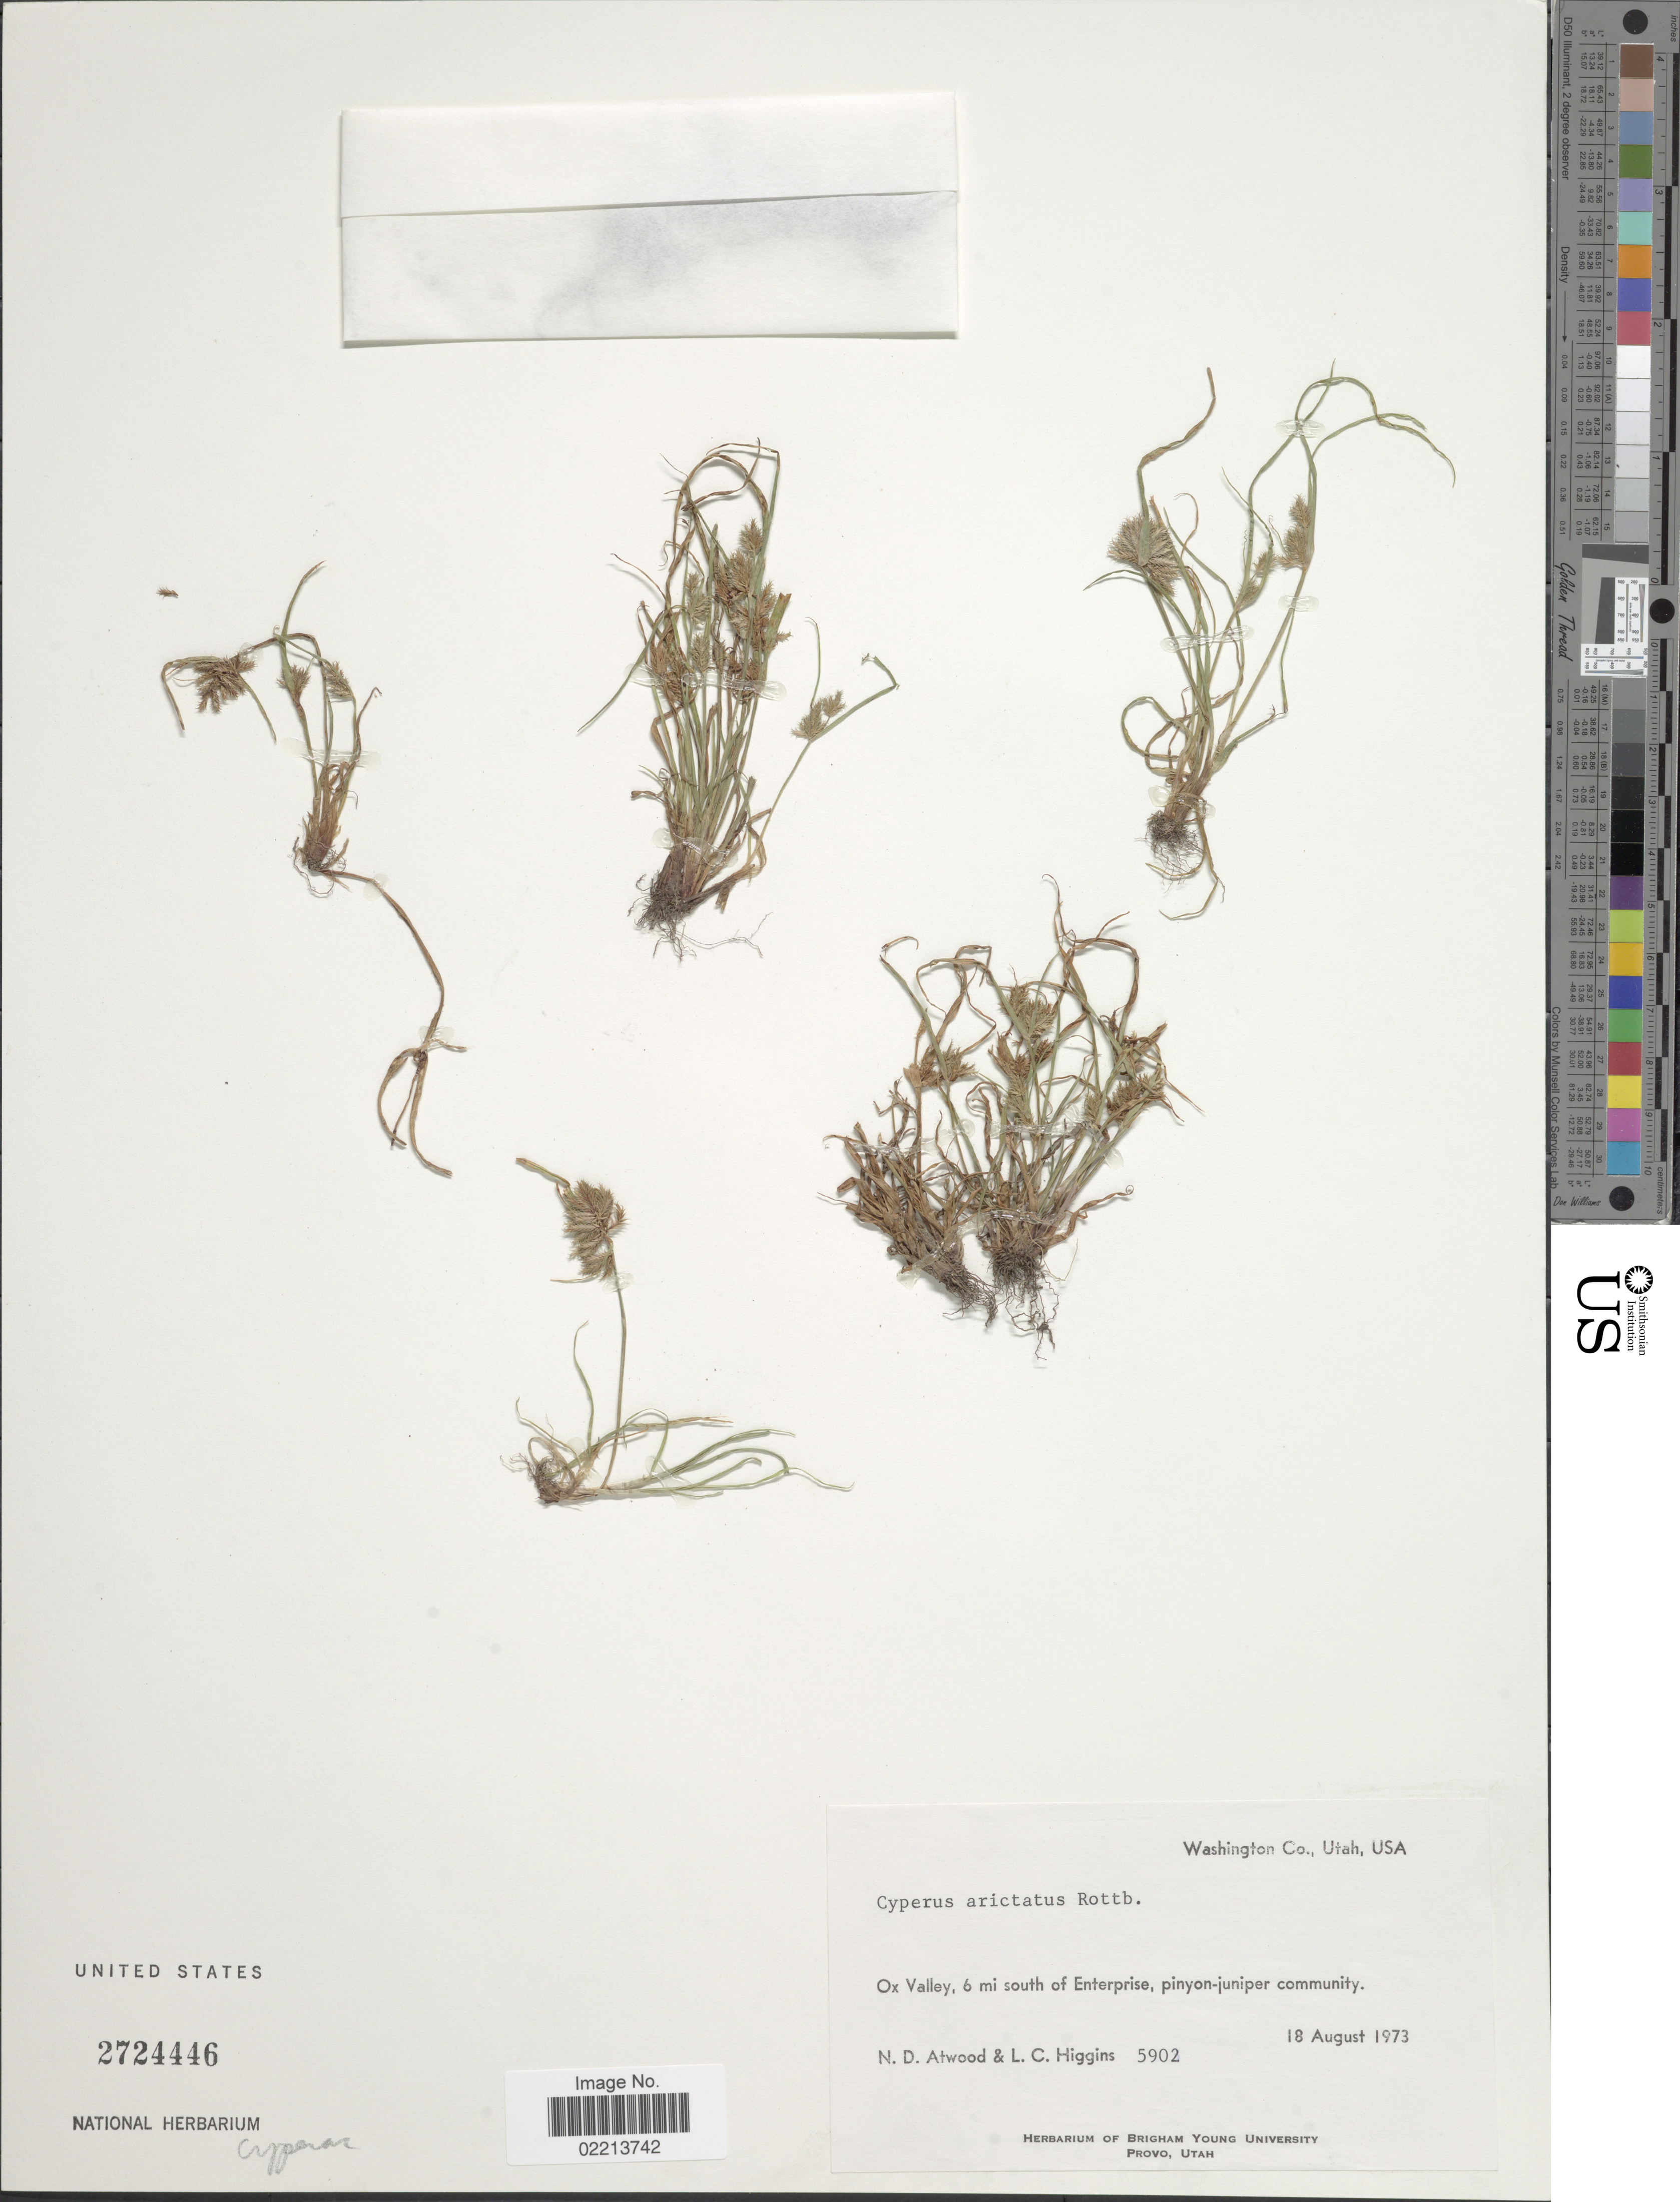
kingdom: Plantae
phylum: Tracheophyta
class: Liliopsida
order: Poales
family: Cyperaceae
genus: Cyperus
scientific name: Cyperus squarrosus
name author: L.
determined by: Strong, Mark T., (BOT), Smithsonian Institution - National Museum of Natural History (UNITED STATES)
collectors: N. Atwood & L. Higgins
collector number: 5902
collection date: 1973-08-18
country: United States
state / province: Utah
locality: Washington Co., Ox Valley, 6 mi south of Enterprise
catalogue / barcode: US 2724446